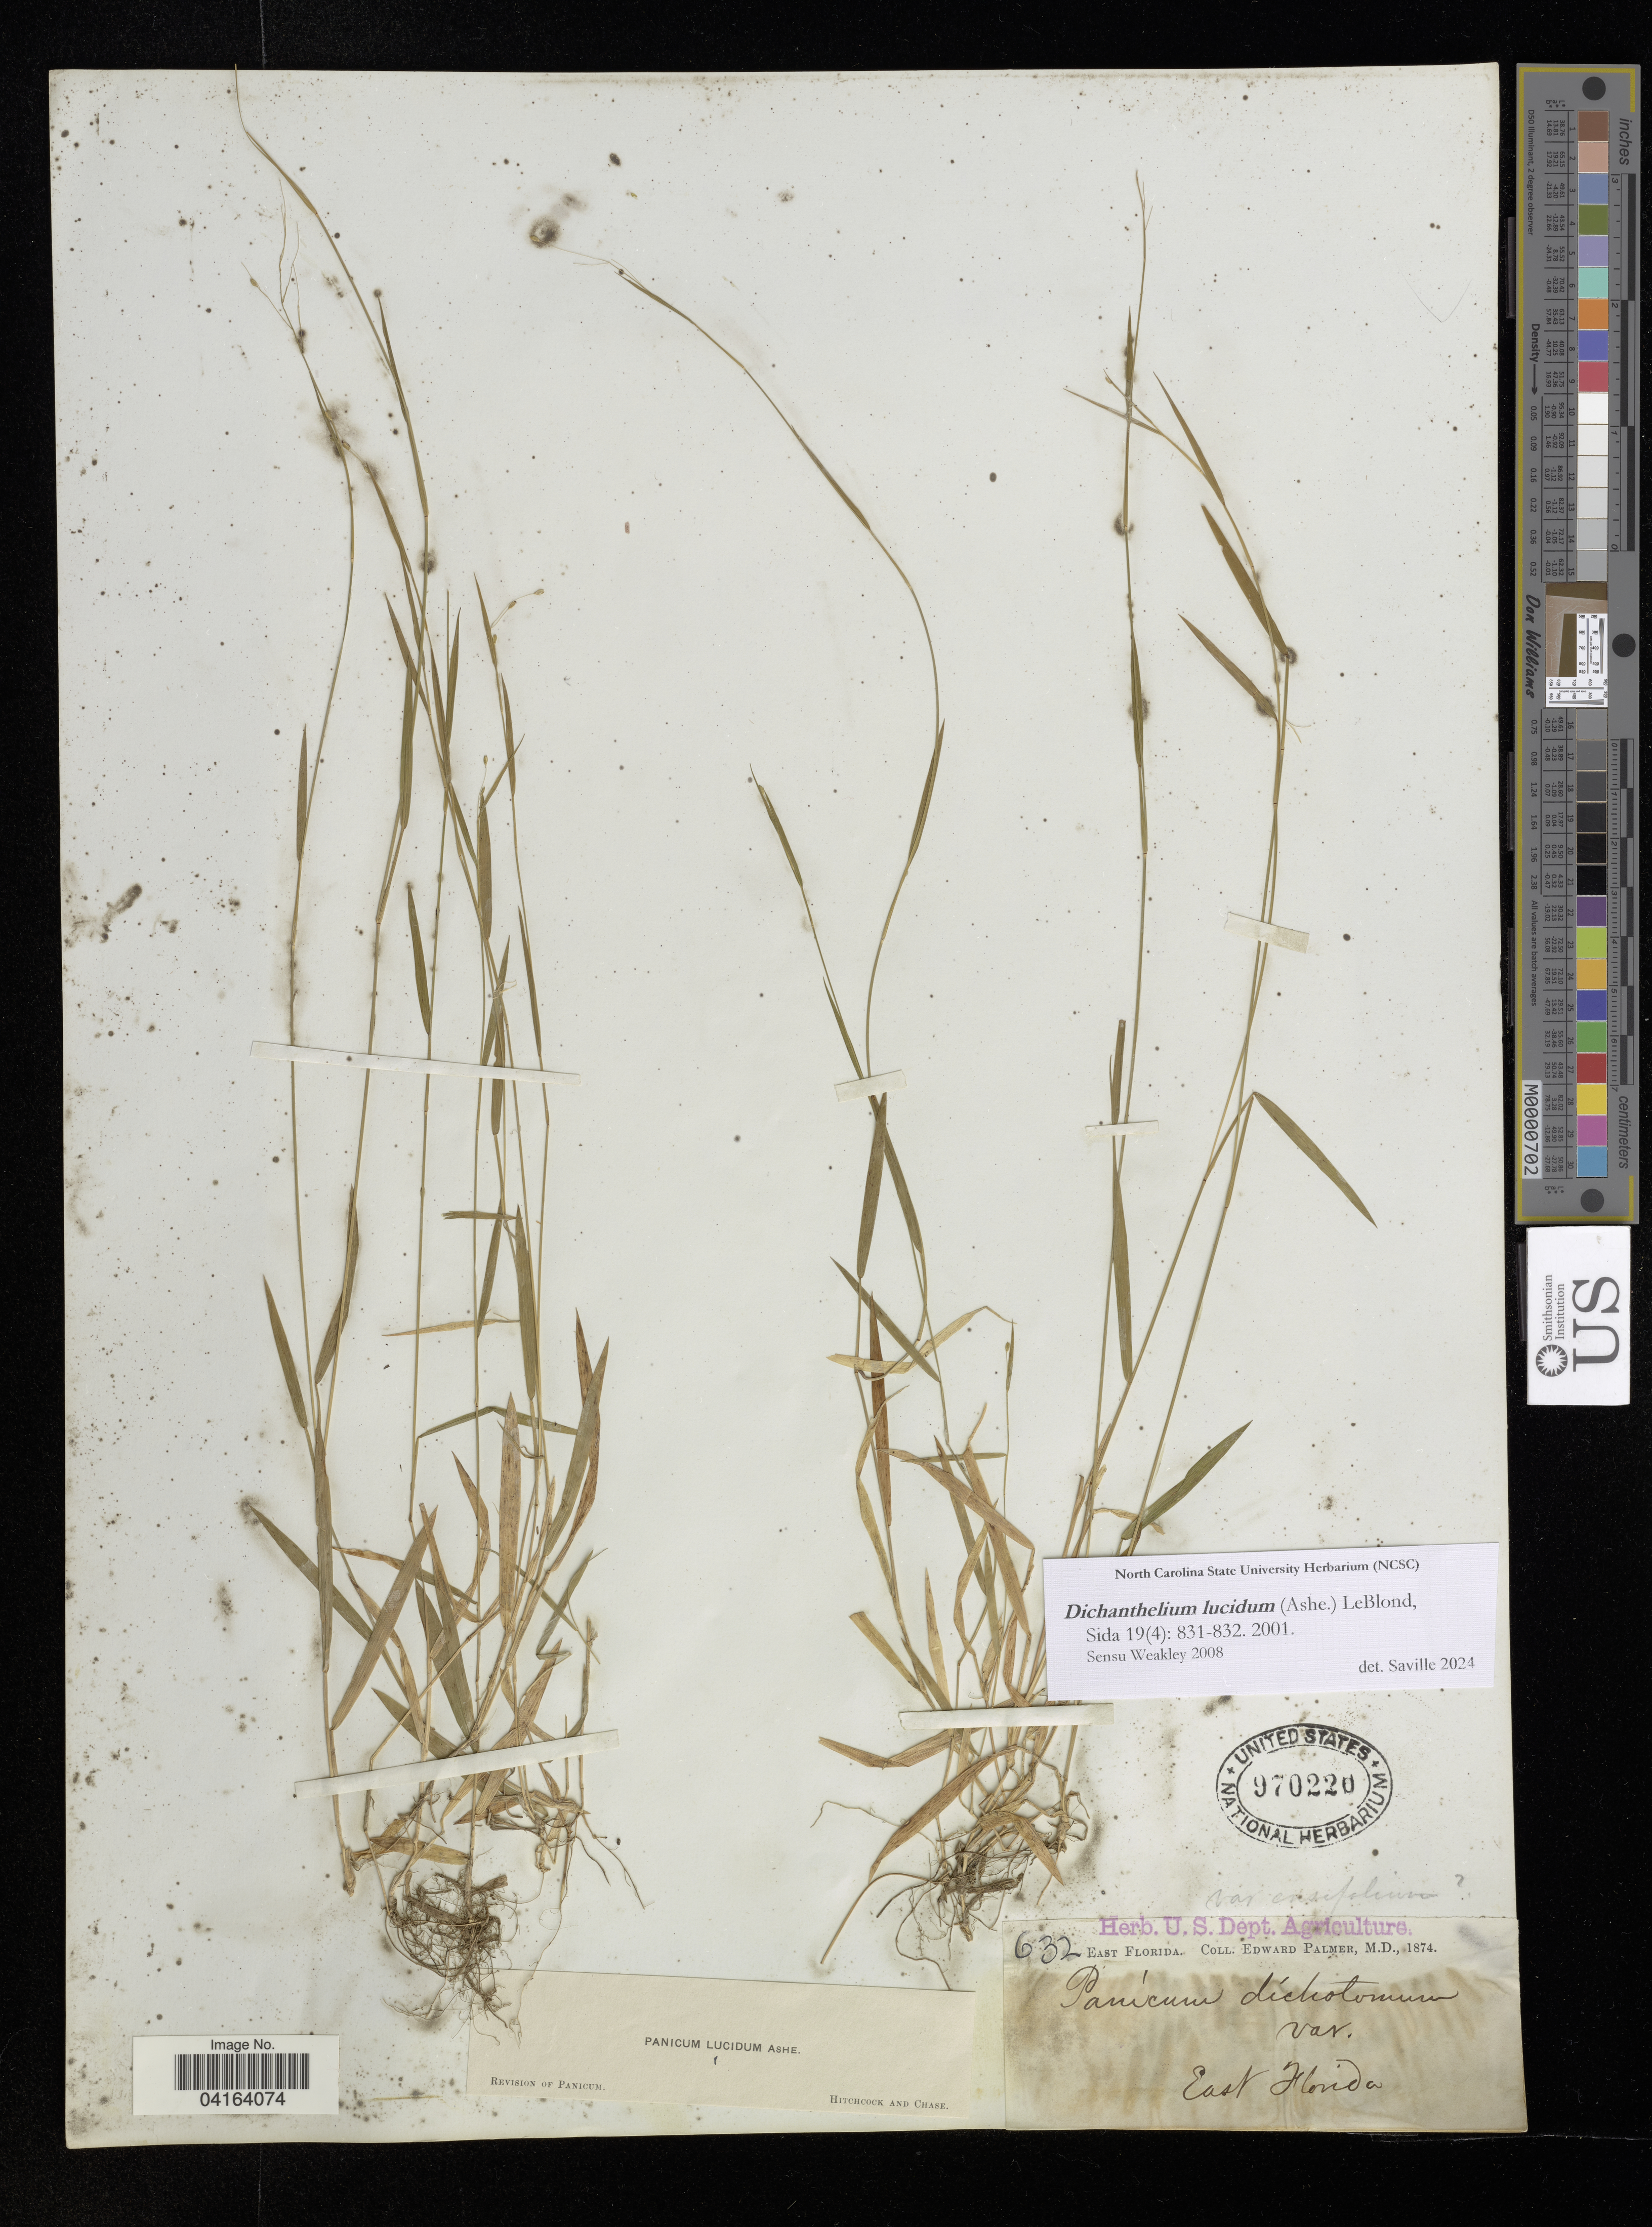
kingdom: Plantae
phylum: Tracheophyta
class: Liliopsida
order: Poales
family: Poaceae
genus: Dichanthelium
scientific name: Dichanthelium lucidum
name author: (Ashe) LeBlond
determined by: Saville, A. C., (NCSC), North Carolina State University (UNITED STATES)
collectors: E. Palmer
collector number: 632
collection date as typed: M.D., 1874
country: United States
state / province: Florida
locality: East Florida.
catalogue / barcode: US 970220